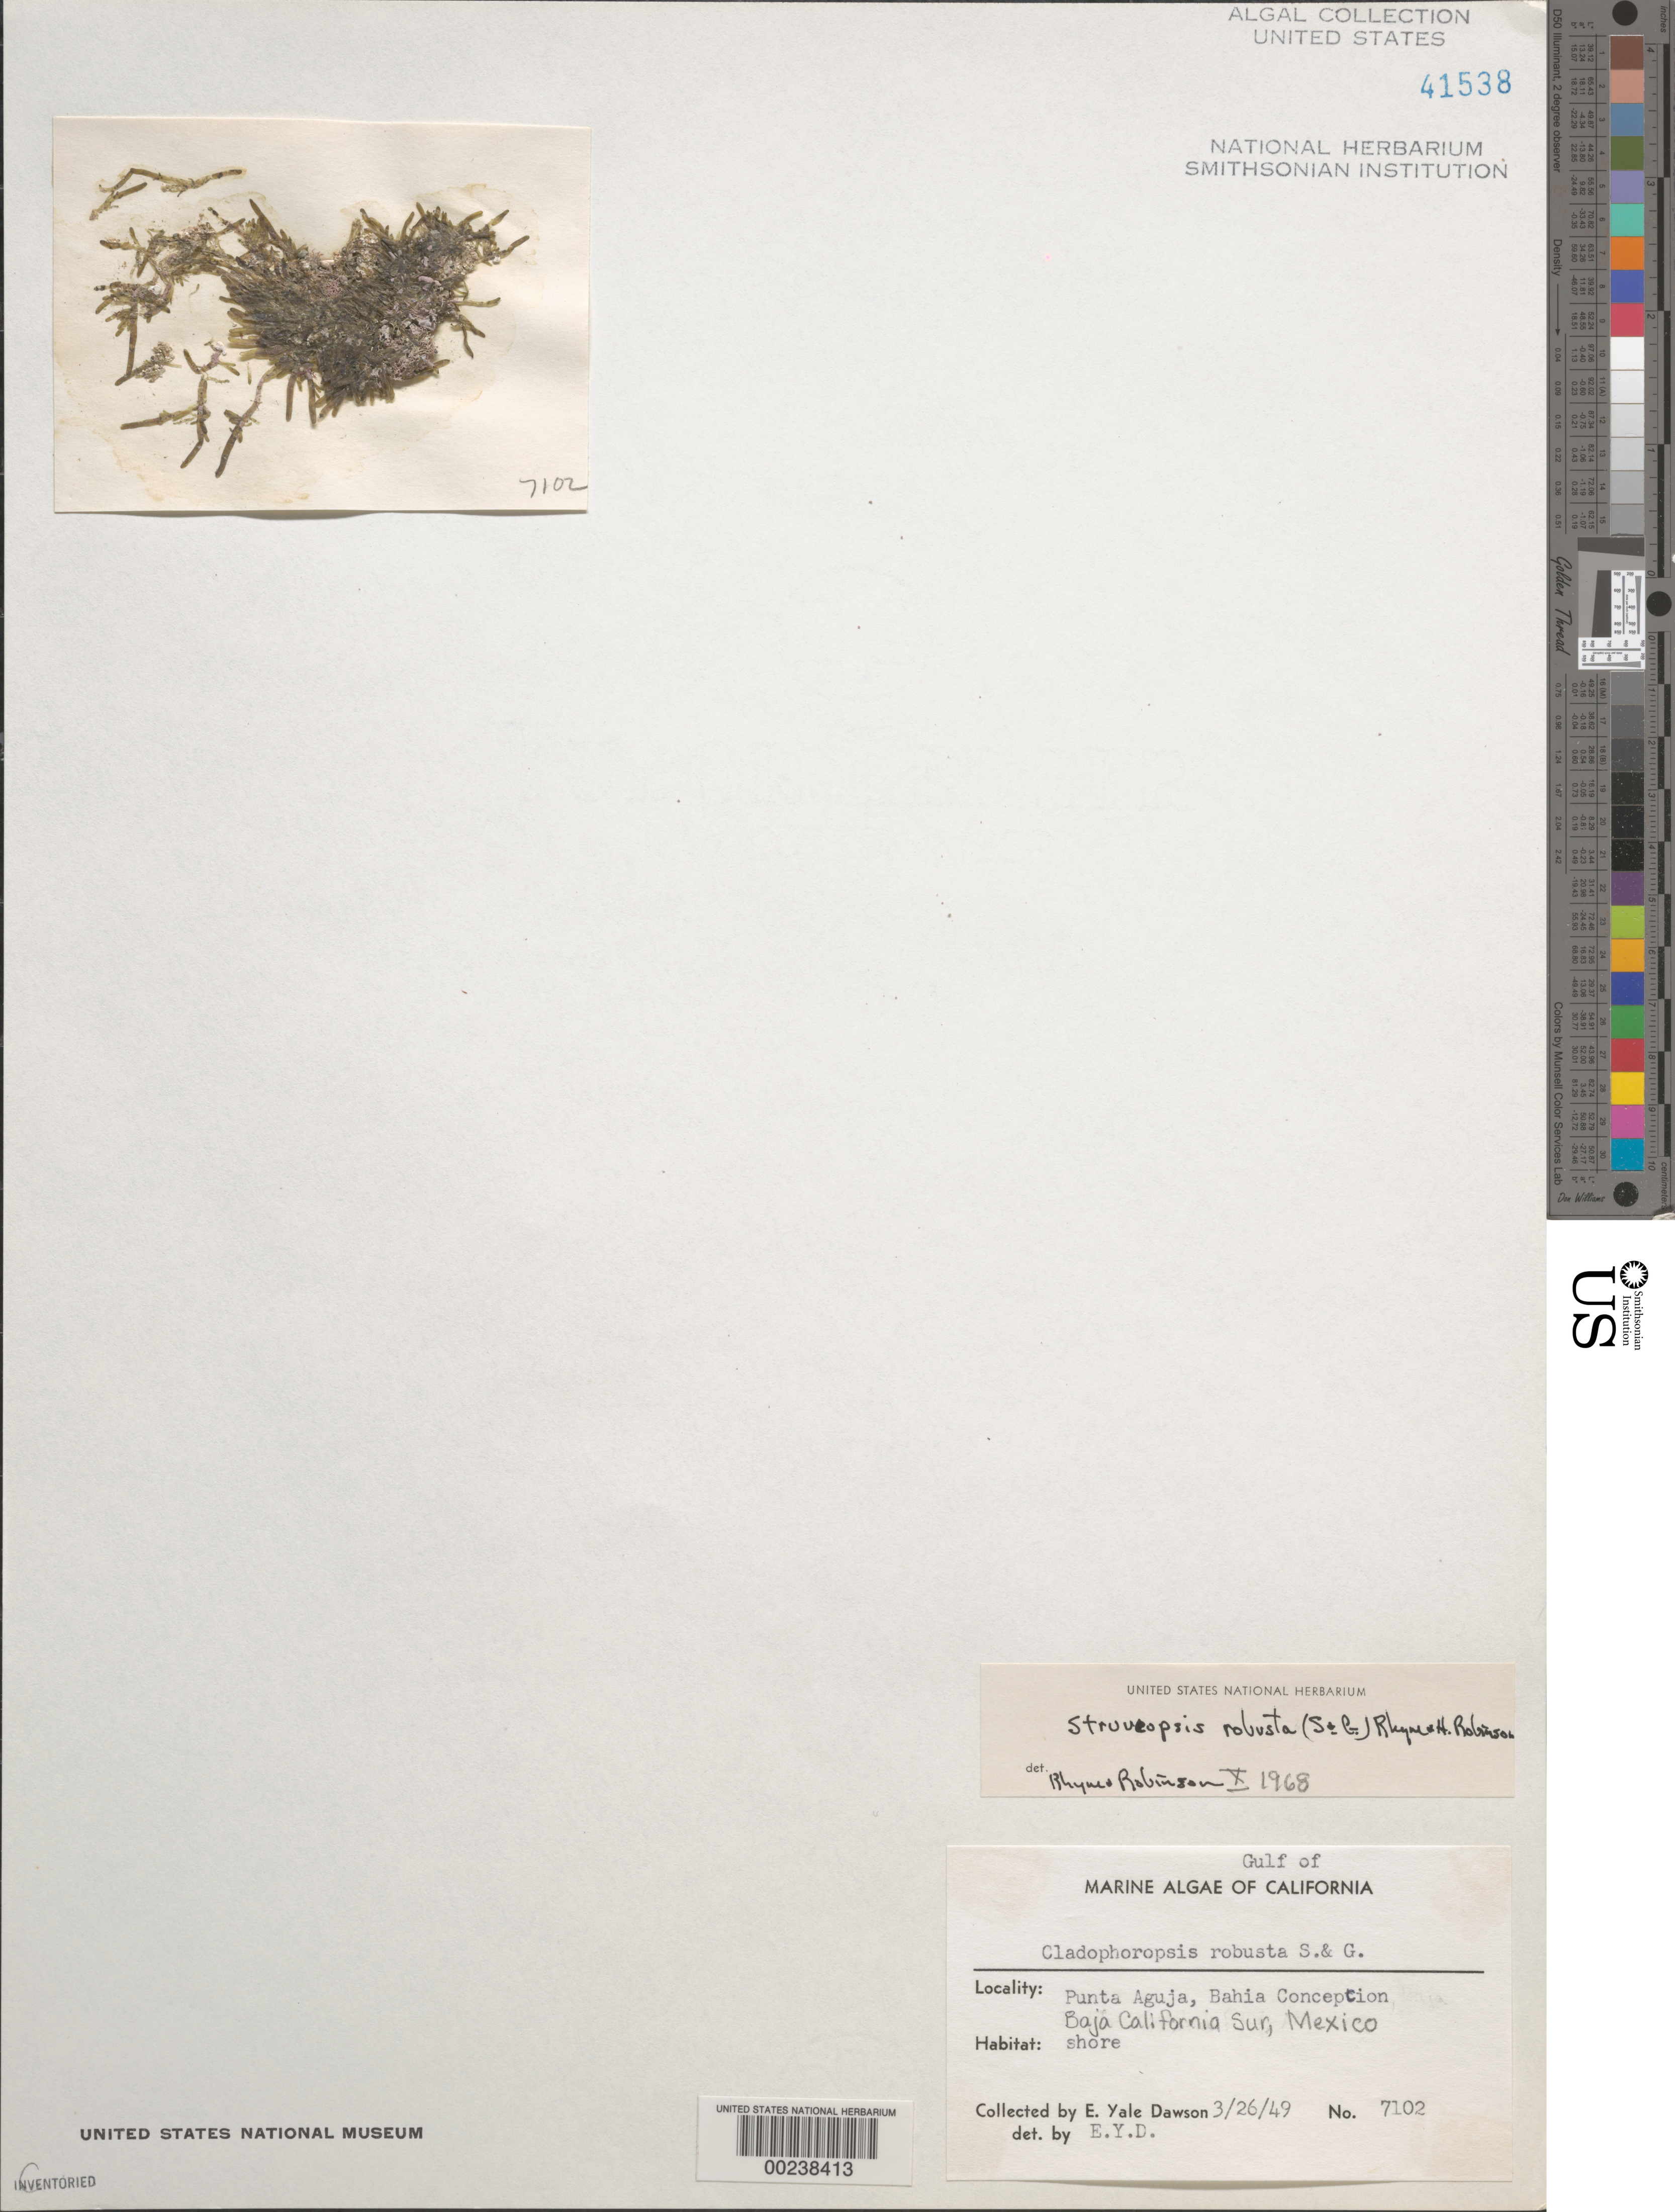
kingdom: Plantae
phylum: Chlorophyta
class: Ulvophyceae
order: Siphonocladales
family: Boodleaceae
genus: Phyllodictyon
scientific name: Phyllodictyon robustum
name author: (Setch. & N.L. Gardner) Leliaert & Wysor in Leliaert et al.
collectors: E. Y. Dawson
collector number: EYD 7102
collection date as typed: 26 Mar 1949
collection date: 1949-03-26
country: Mexico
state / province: Baja California Sur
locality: Punta Aguja, Bahia Concepcion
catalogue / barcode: US 41538